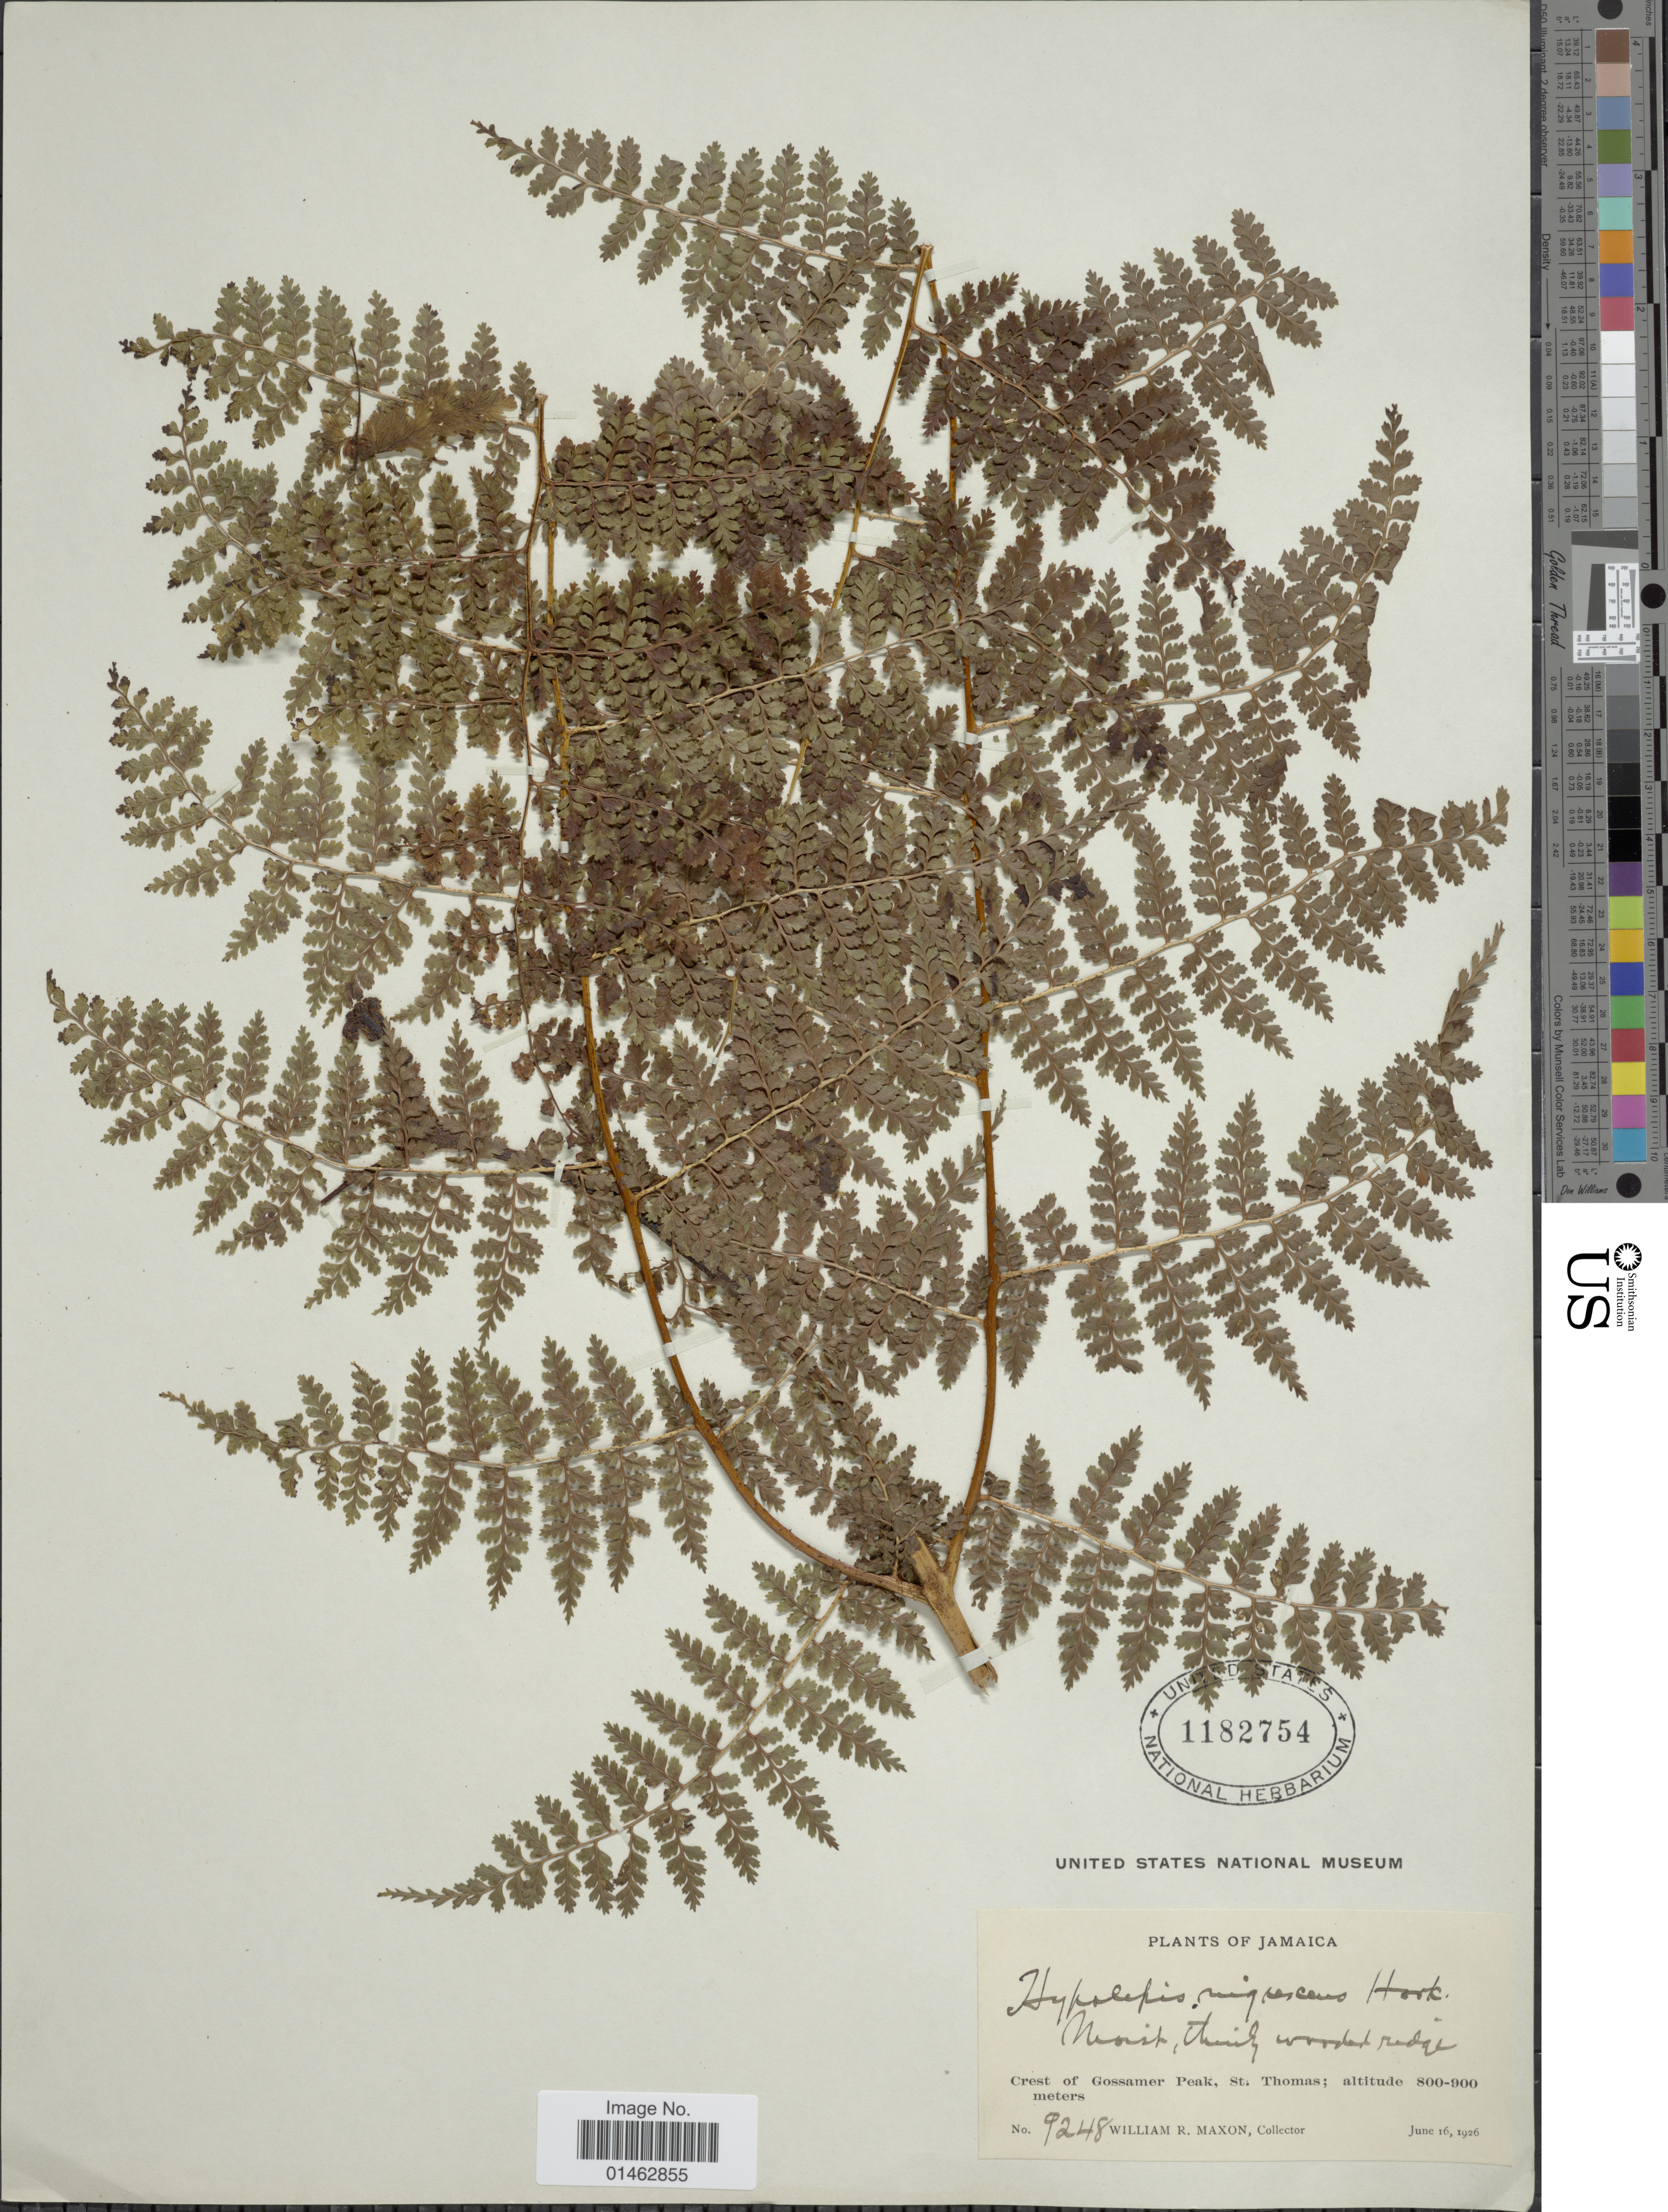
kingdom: Plantae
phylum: Tracheophyta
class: Polypodiopsida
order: Polypodiales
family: Dennstaedtiaceae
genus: Hypolepis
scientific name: Hypolepis nigrescens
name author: Hook.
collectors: W. R. Maxon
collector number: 9248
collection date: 1926-06-16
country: Jamaica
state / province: Saint Thomas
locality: Crest of Gossamer Peak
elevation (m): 800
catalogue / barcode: US 1182754